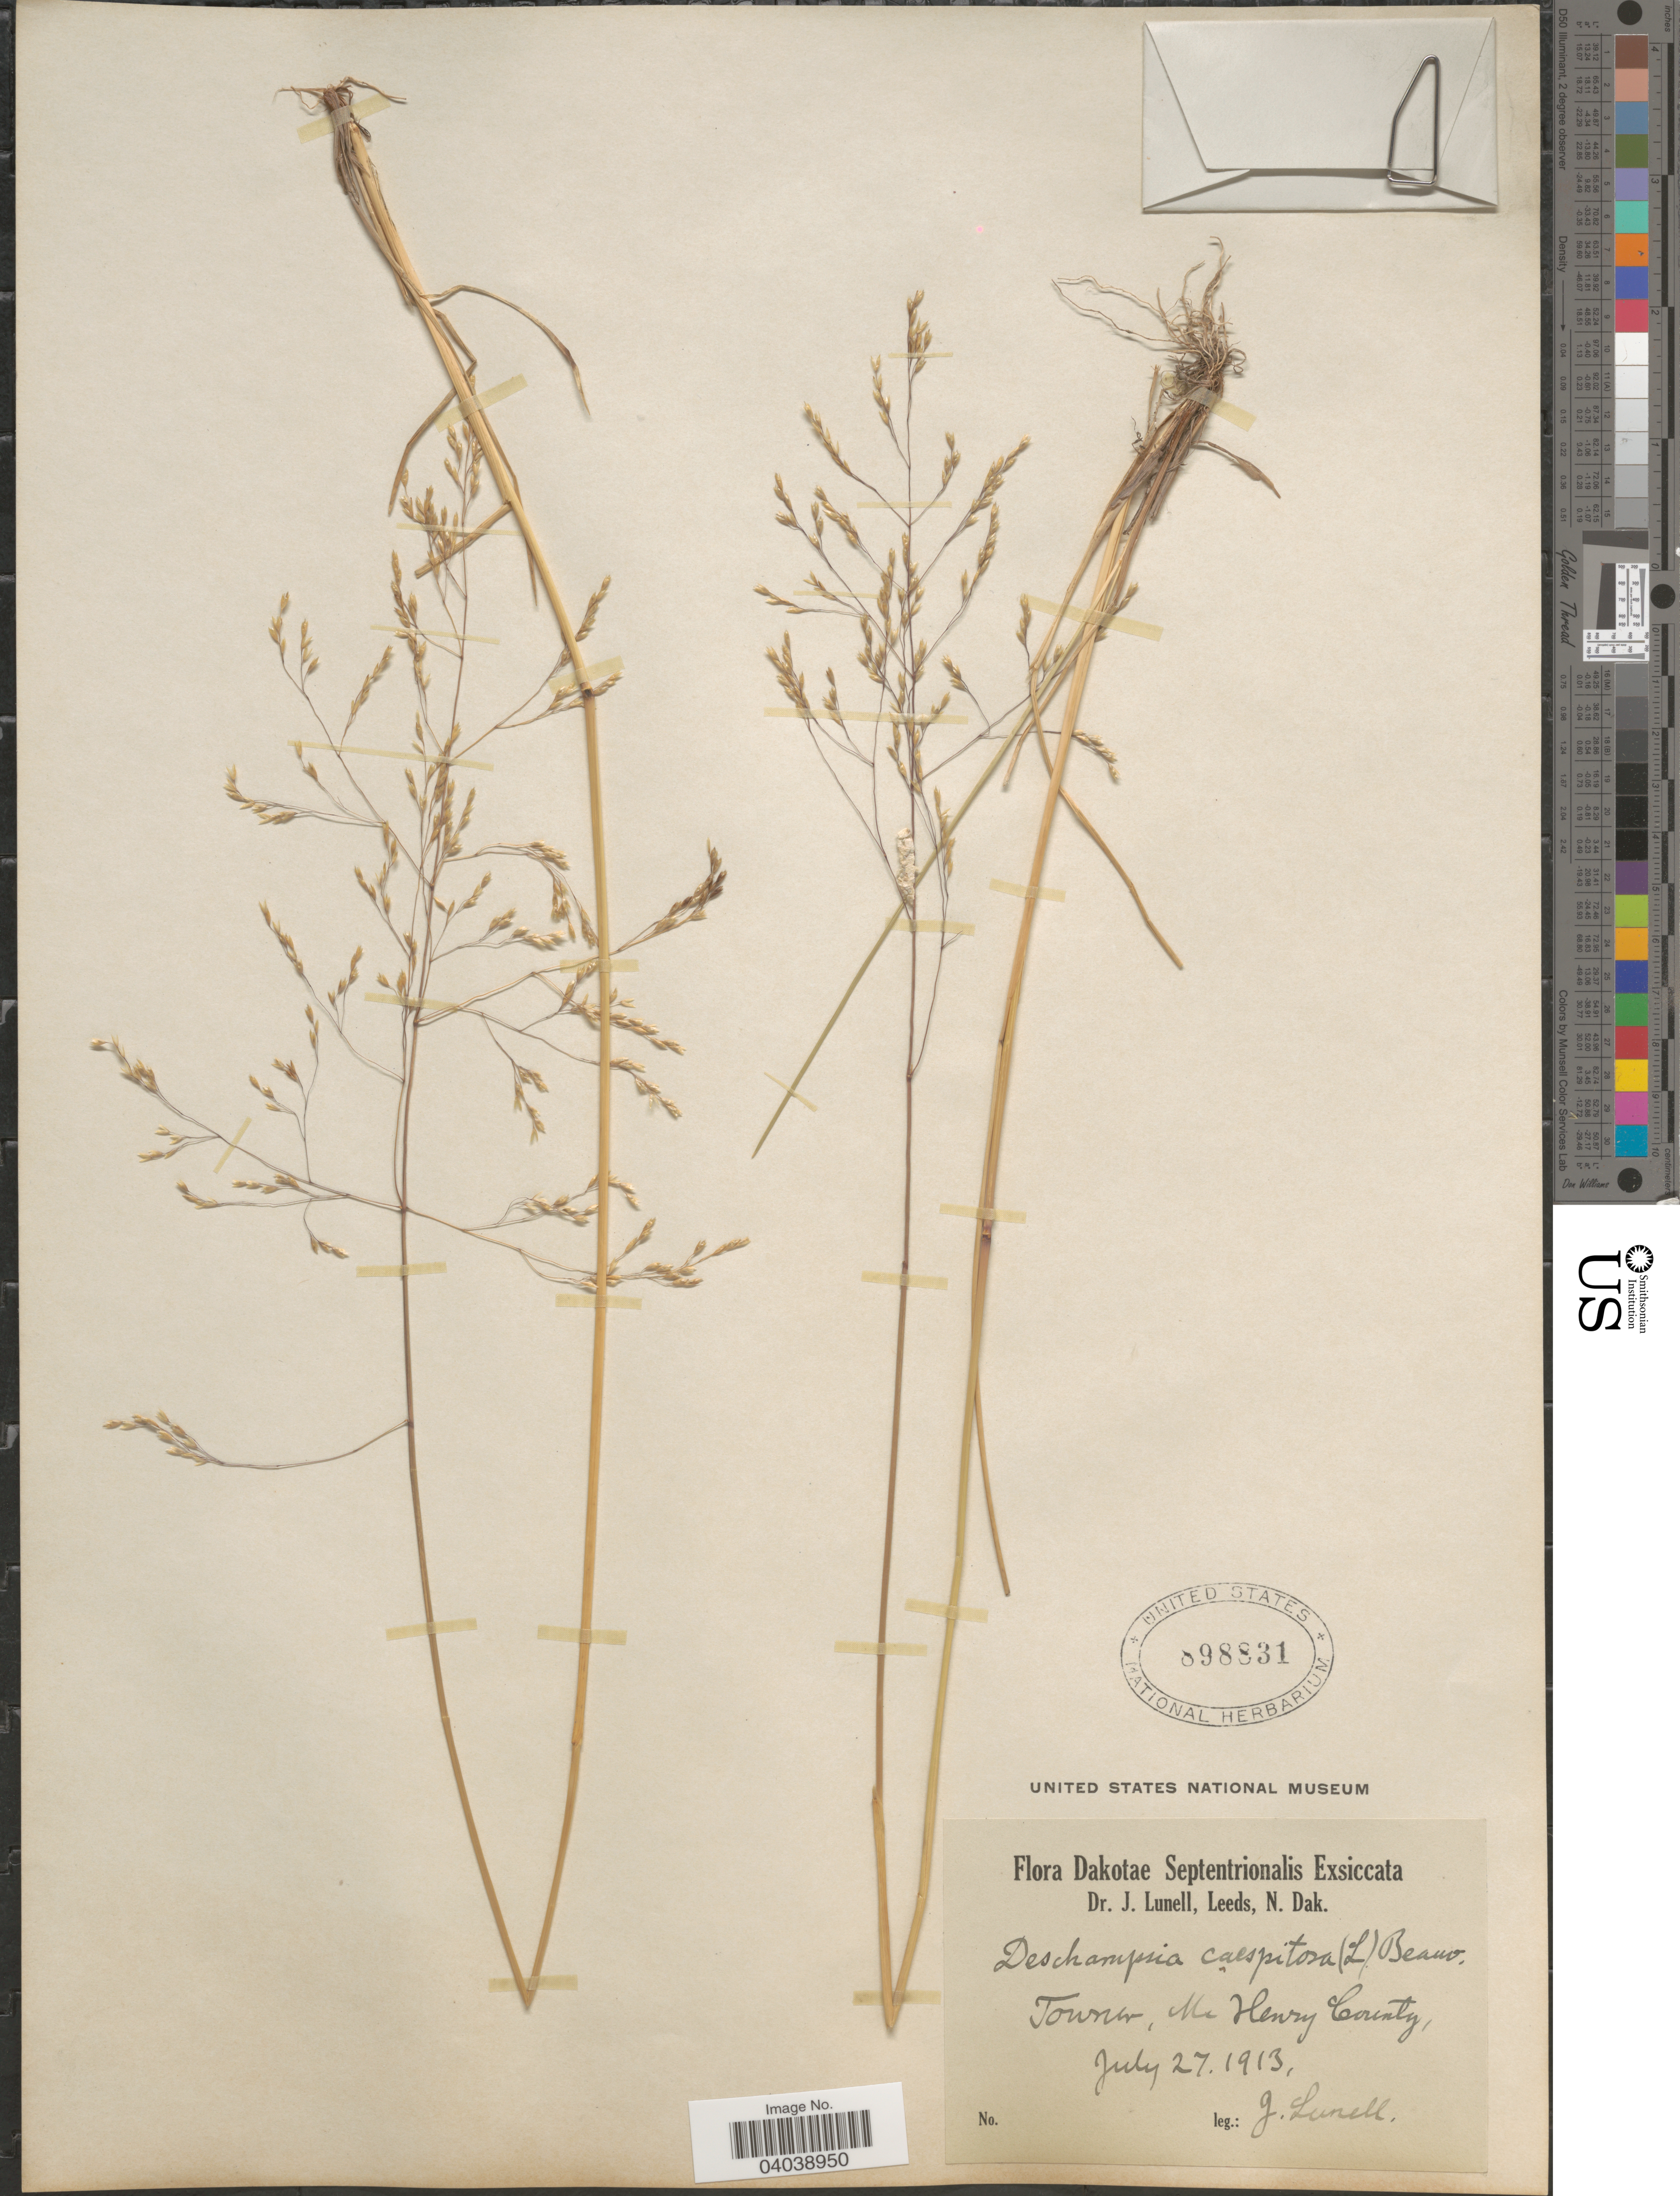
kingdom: Plantae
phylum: Tracheophyta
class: Liliopsida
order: Poales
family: Poaceae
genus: Deschampsia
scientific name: Deschampsia cespitosa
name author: (L.) P. Beauv.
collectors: J. Lunell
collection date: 1913-07-27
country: United States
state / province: North Dakota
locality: Dakotae Septentrionalis. Towner, Mc Henry County.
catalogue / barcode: US 898831